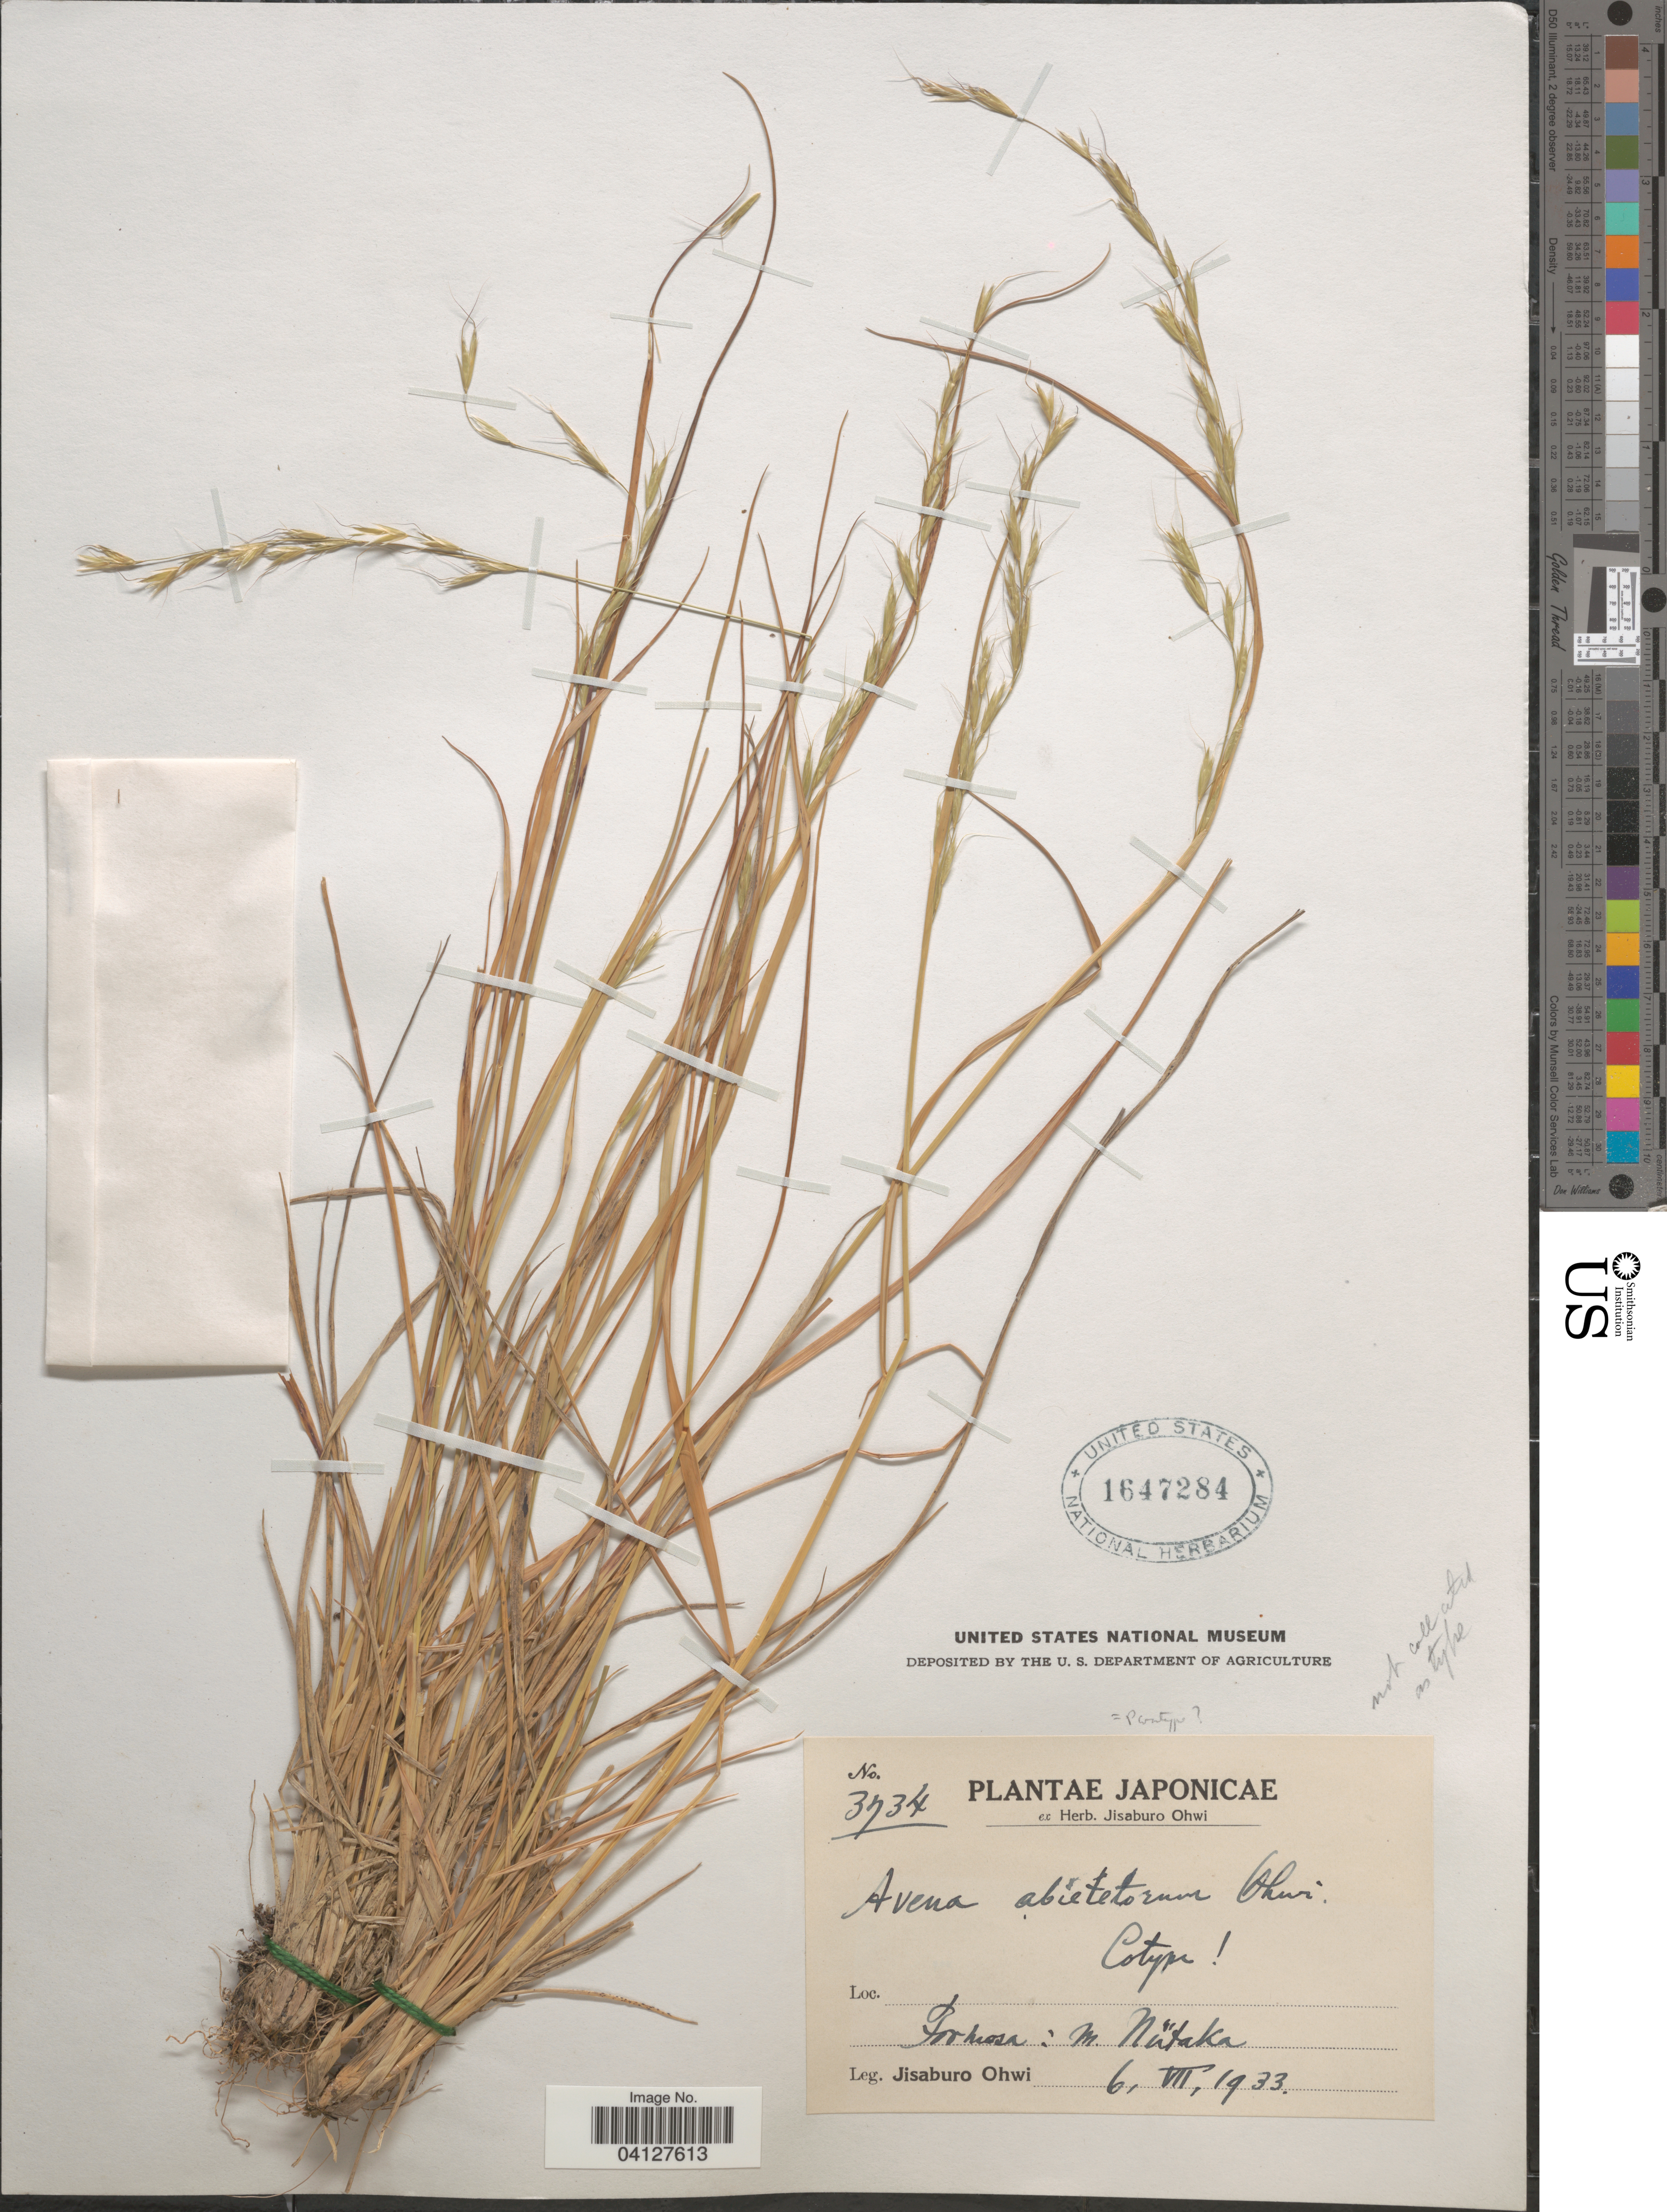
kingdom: Plantae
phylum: Tracheophyta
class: Liliopsida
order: Poales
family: Poaceae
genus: Avena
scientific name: Avena abietetorum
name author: Ohwi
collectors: J. Ohwi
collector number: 3734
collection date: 1933-07-06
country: Taiwan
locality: Formosa: M. Nütaka.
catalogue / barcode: US 1647284